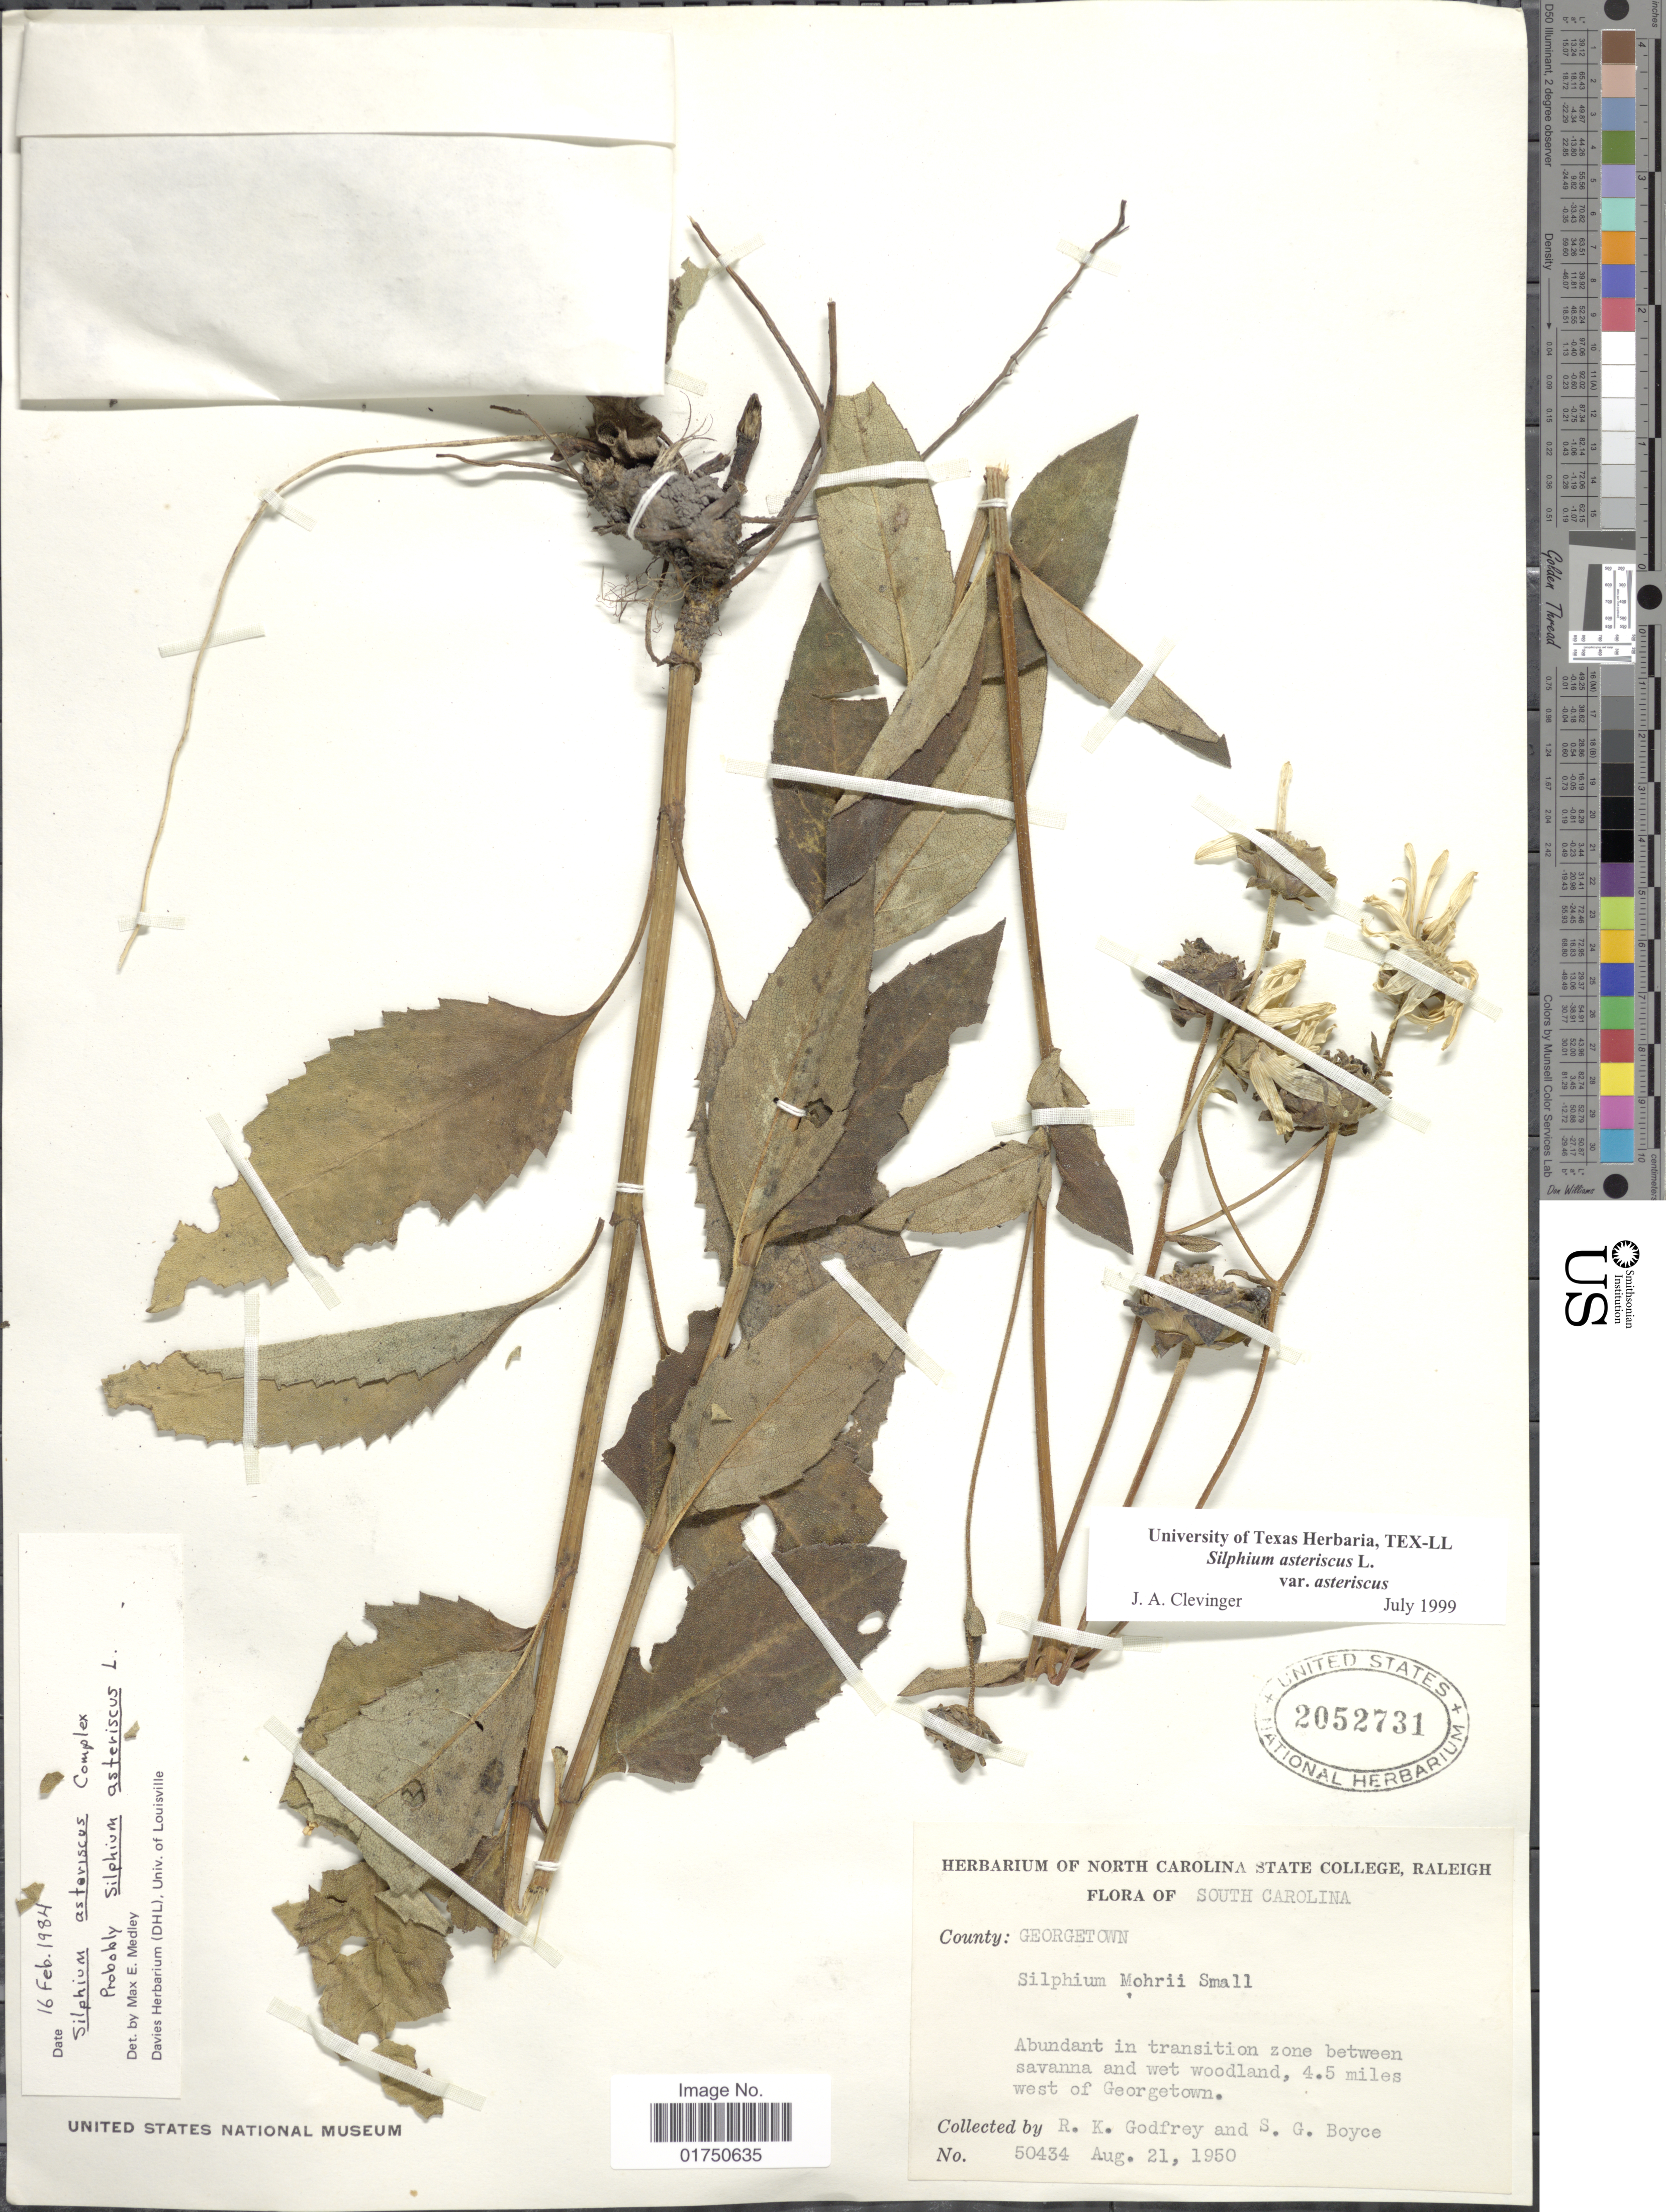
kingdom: Plantae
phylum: Tracheophyta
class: Magnoliopsida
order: Asterales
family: Asteraceae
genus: Silphium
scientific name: Silphium asteriscus var. asteriscus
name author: L.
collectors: R. K. Godfrey & S. Boyce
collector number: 50434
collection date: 1950-08-21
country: United States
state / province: South Carolina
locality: County: Georgetown. Abundant in transition zone between savanna and wet woodland, 4.5 miles west of Georgetown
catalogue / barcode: US 2052731